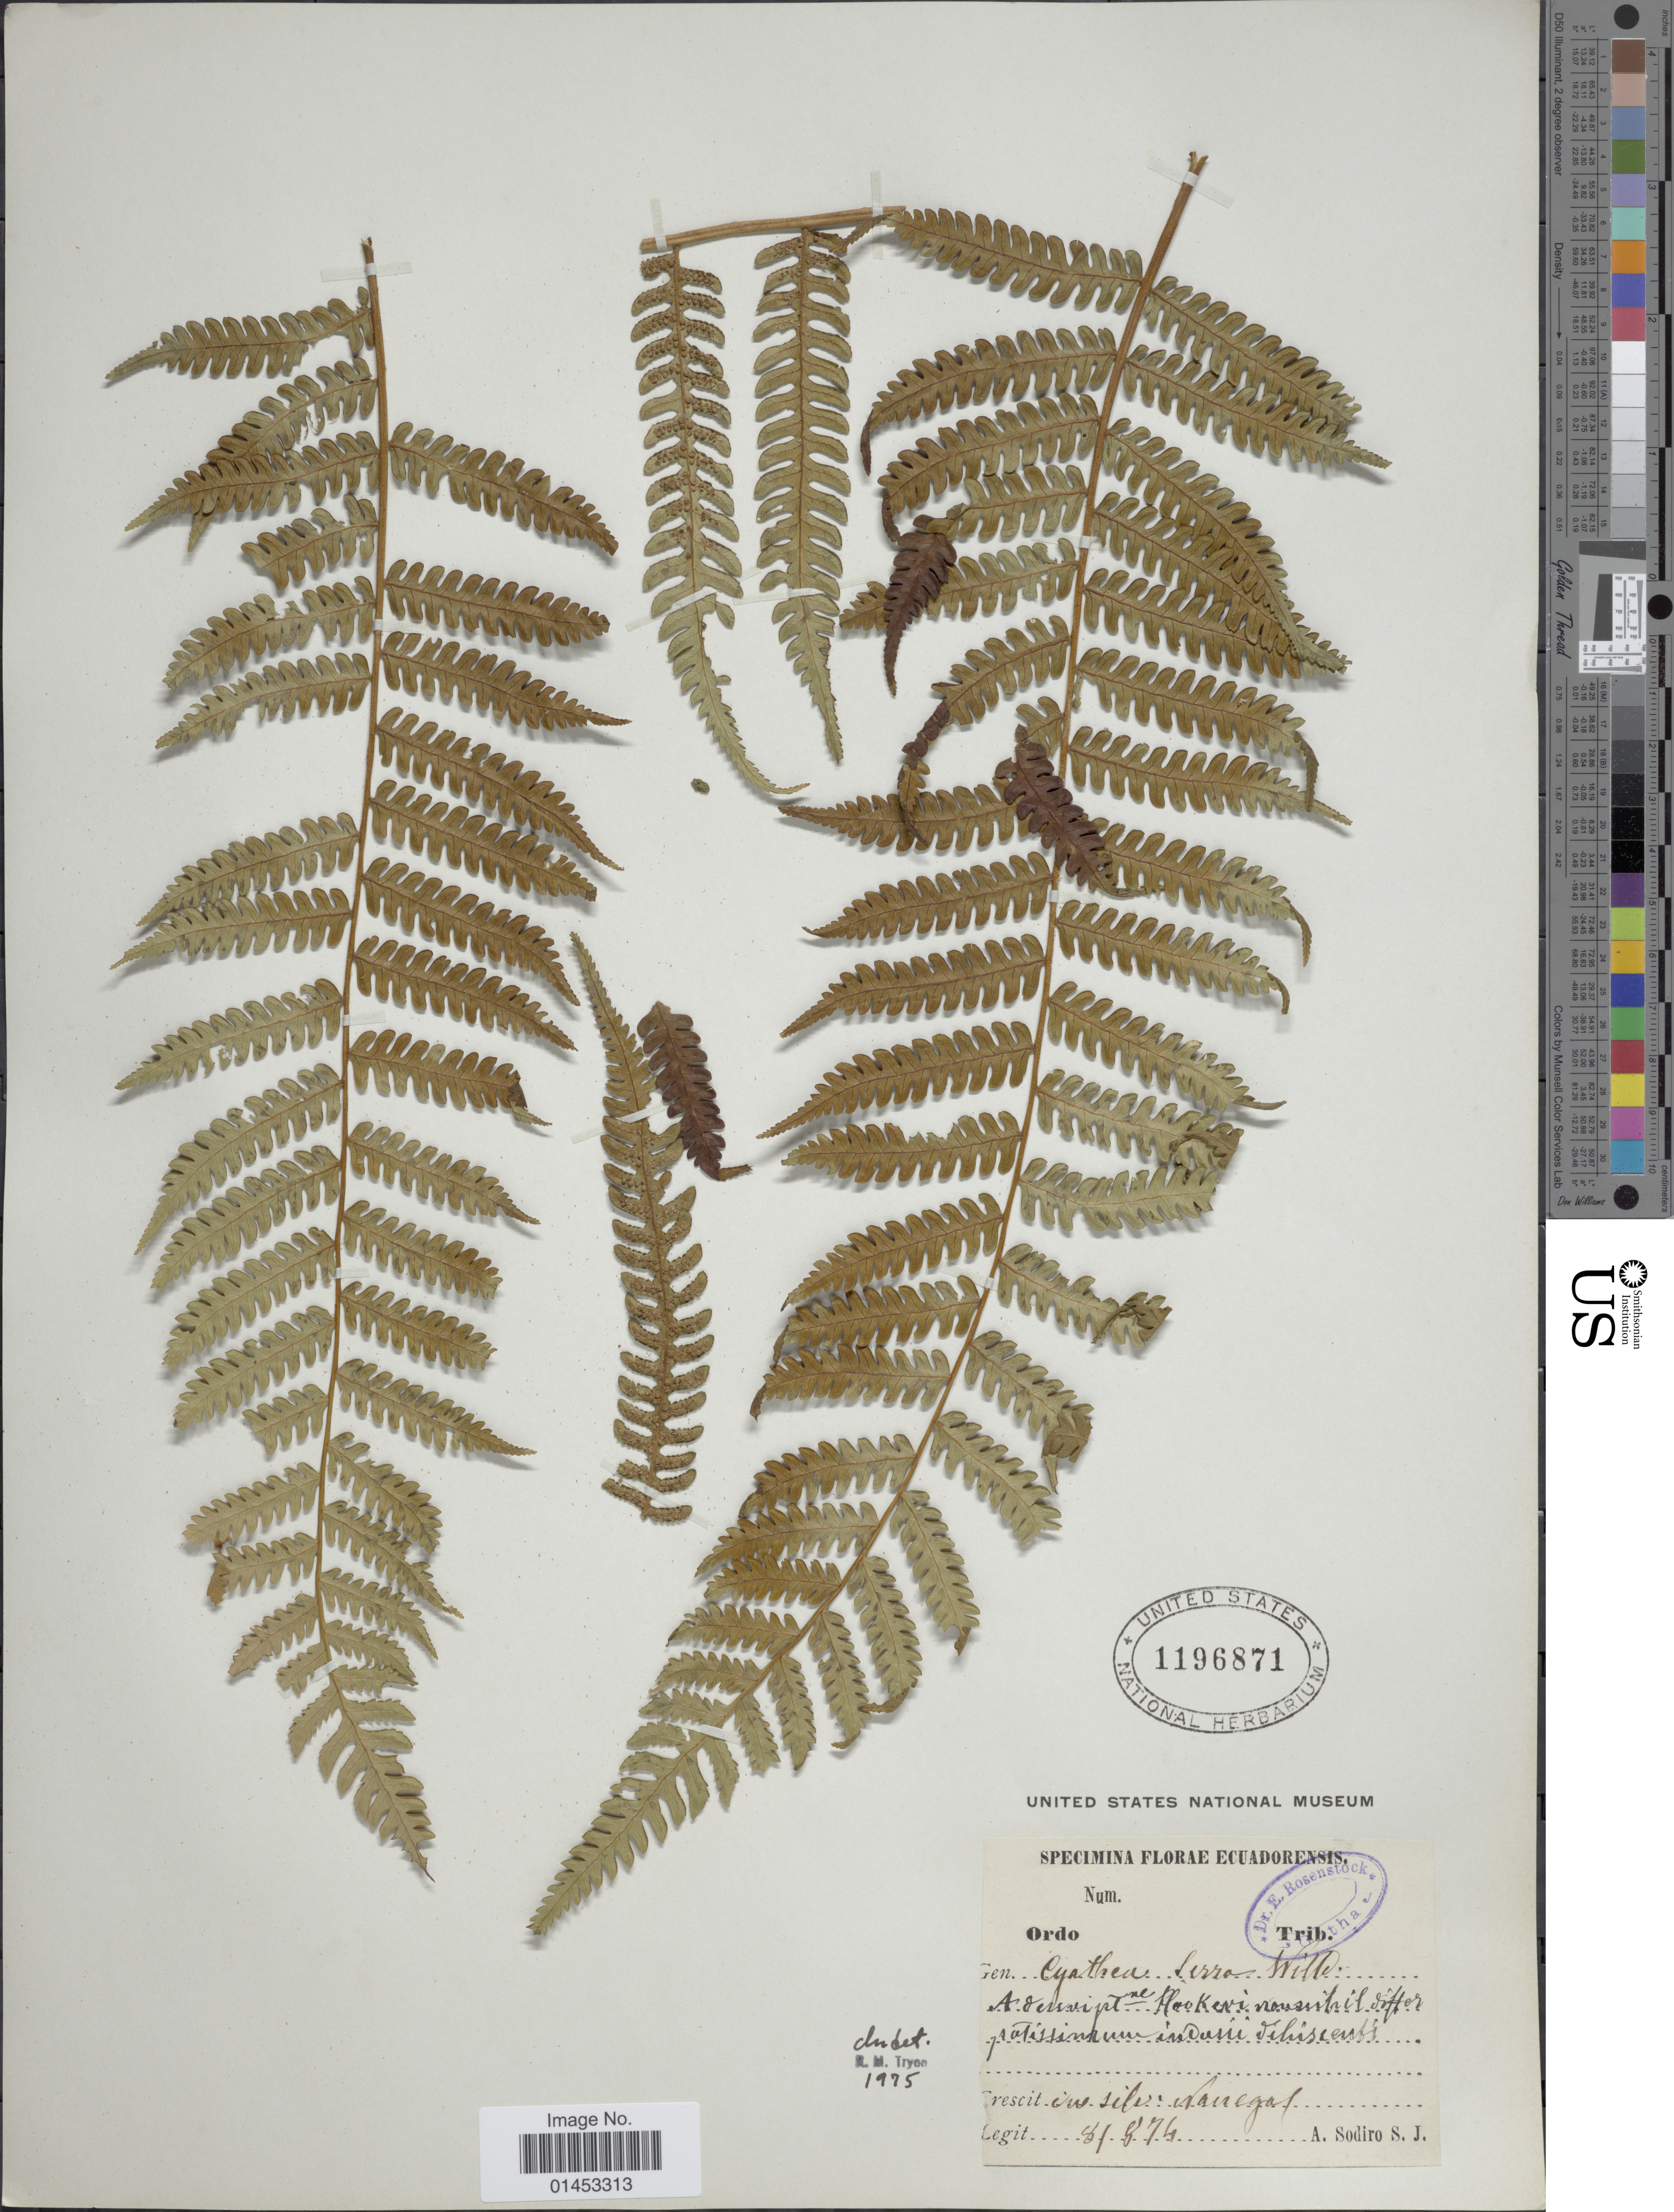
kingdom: Plantae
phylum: Tracheophyta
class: Polypodiopsida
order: Cyatheales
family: Cyatheaceae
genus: Cyathea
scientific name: Cyathea sp.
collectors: A. Sodiro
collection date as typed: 874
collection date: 1874-08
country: Ecuador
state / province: Pichincha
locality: Nanegal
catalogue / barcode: US 1196871